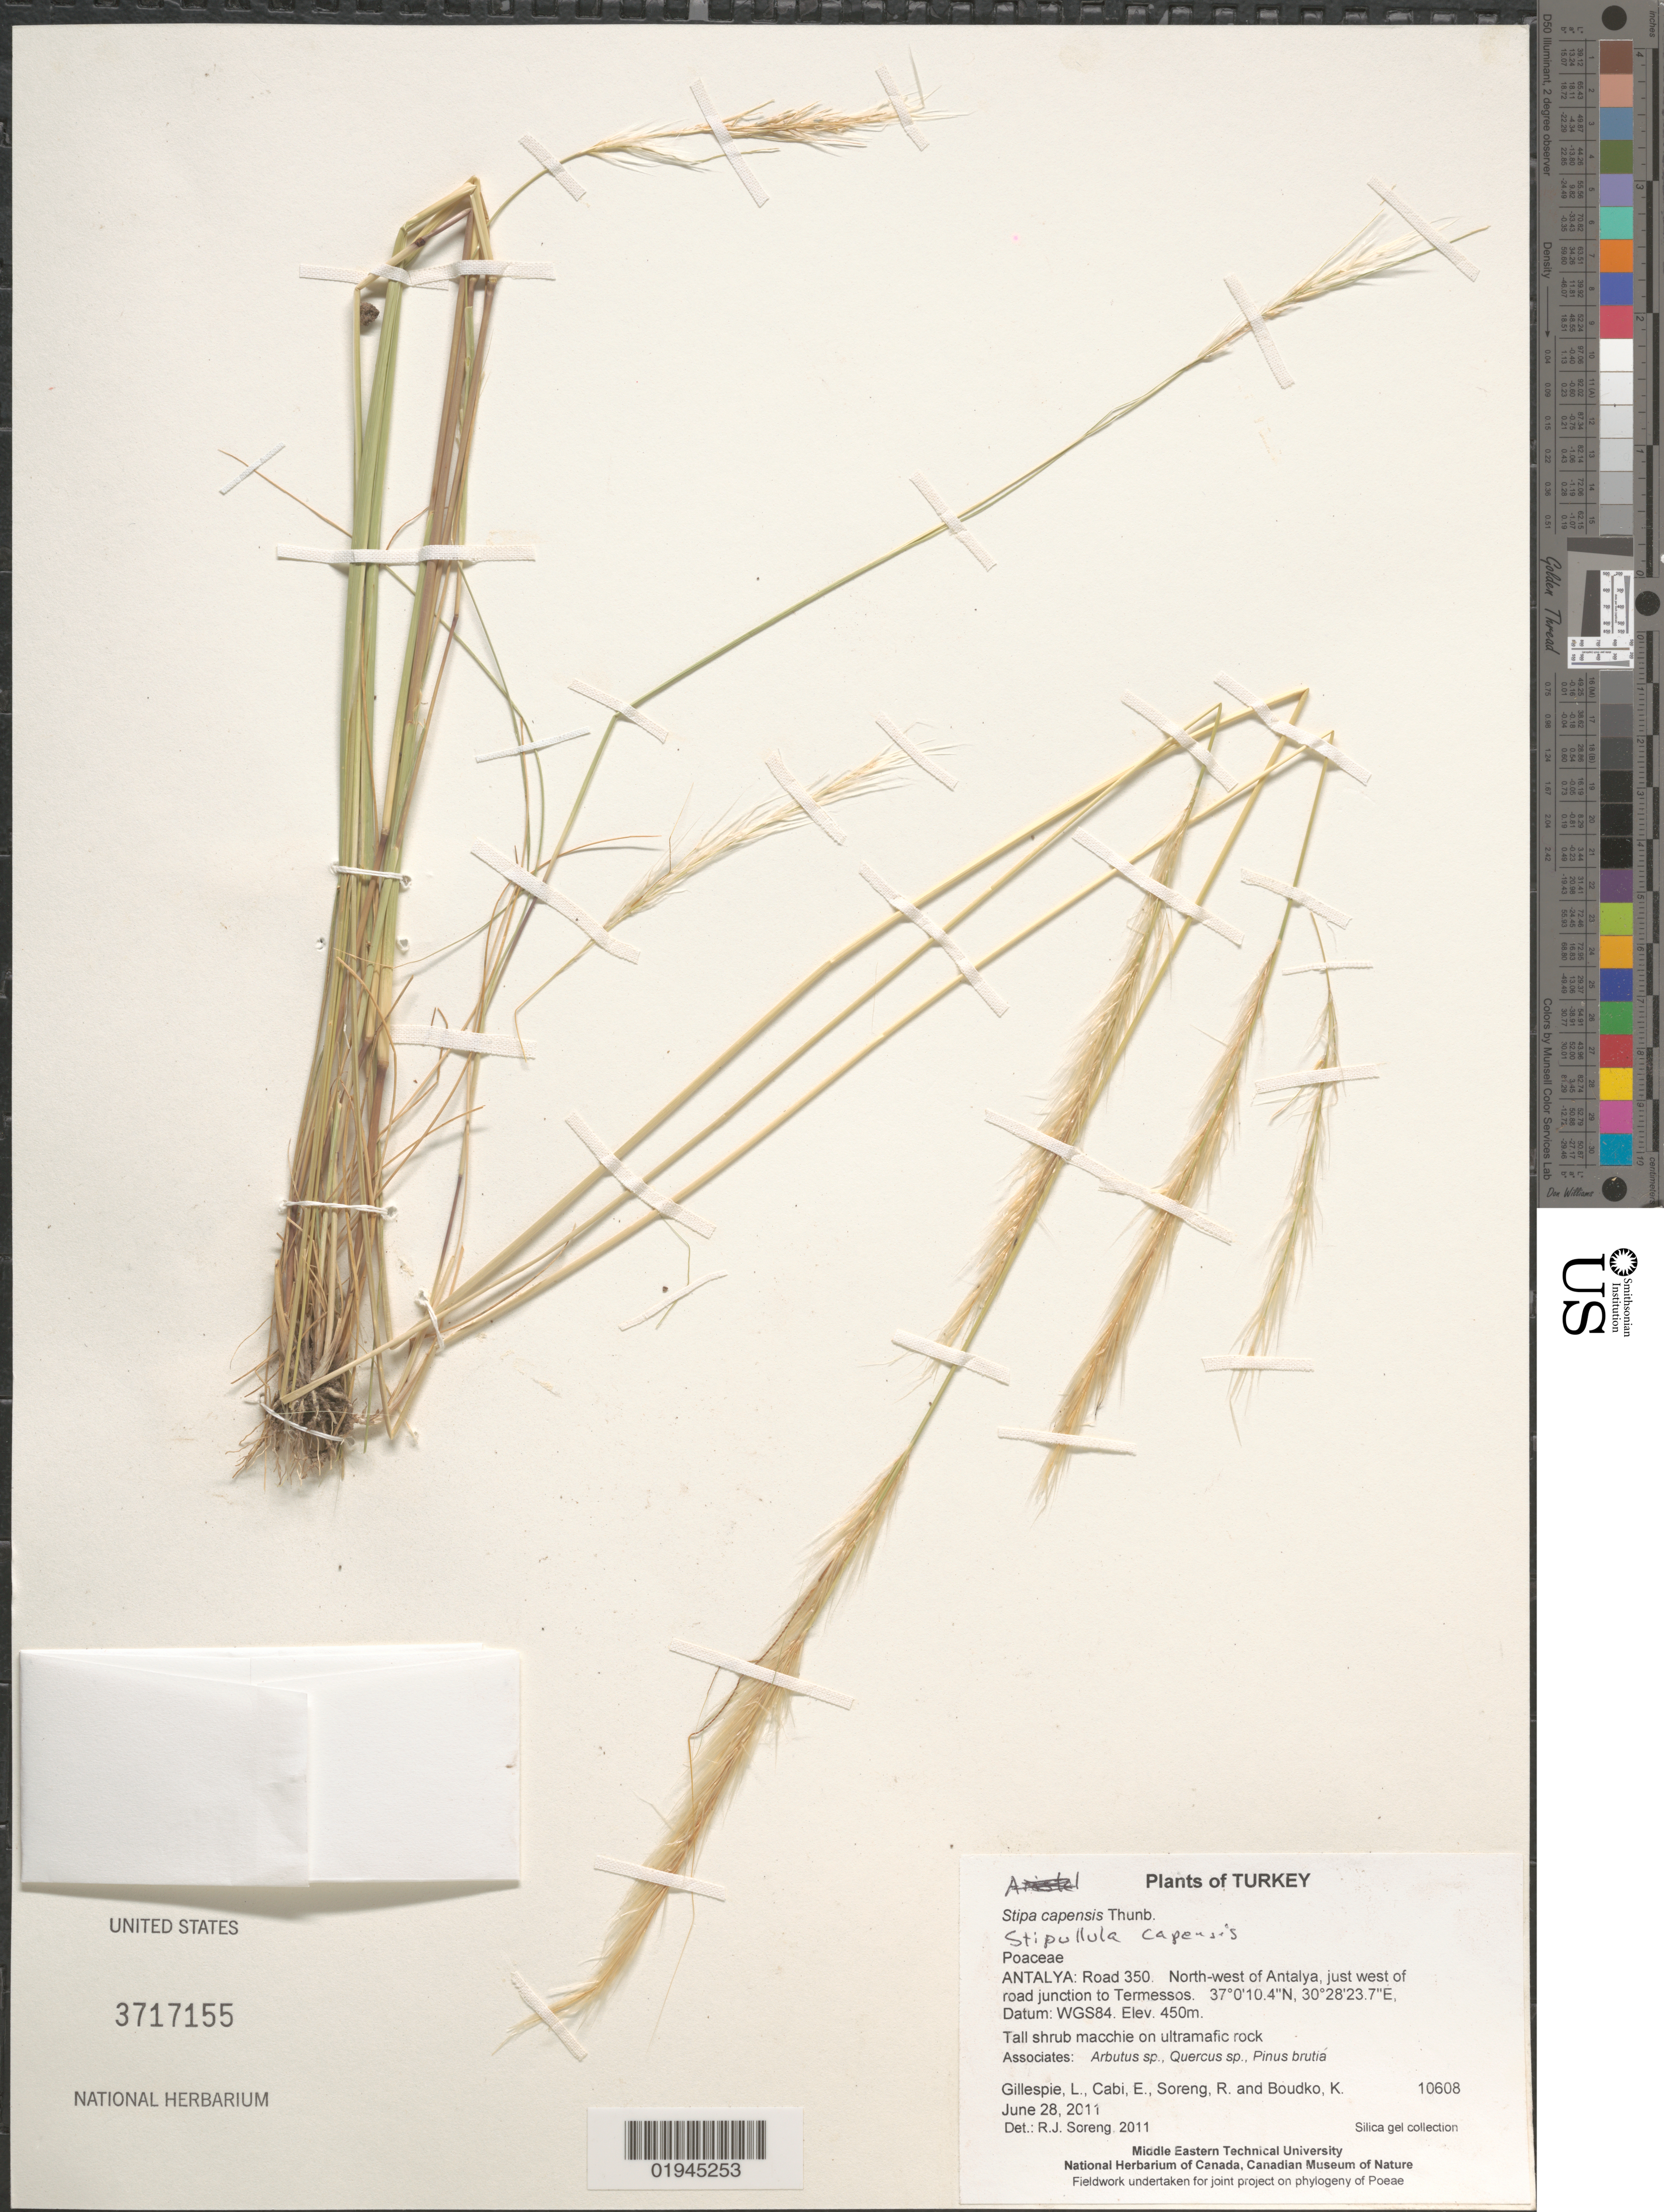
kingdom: Plantae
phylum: Tracheophyta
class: Liliopsida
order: Poales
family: Poaceae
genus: Stipa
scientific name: Stipa capensis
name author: Thunb.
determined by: Soreng, Robert J., Research Associate (BOT), Smithsonian Institution - National Museum of Natural History (UNITED STATES)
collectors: L. J. Gillespie, E. Cabi, R. J. Soreng & K. Boudko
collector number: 10608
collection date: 2011-06-28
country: Turkey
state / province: Antalya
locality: Road 350. North-west of Antalya, just west of road junction to Termessos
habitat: Tall shrub macchie on ultramafic rock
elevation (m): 450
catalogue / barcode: US 3717155